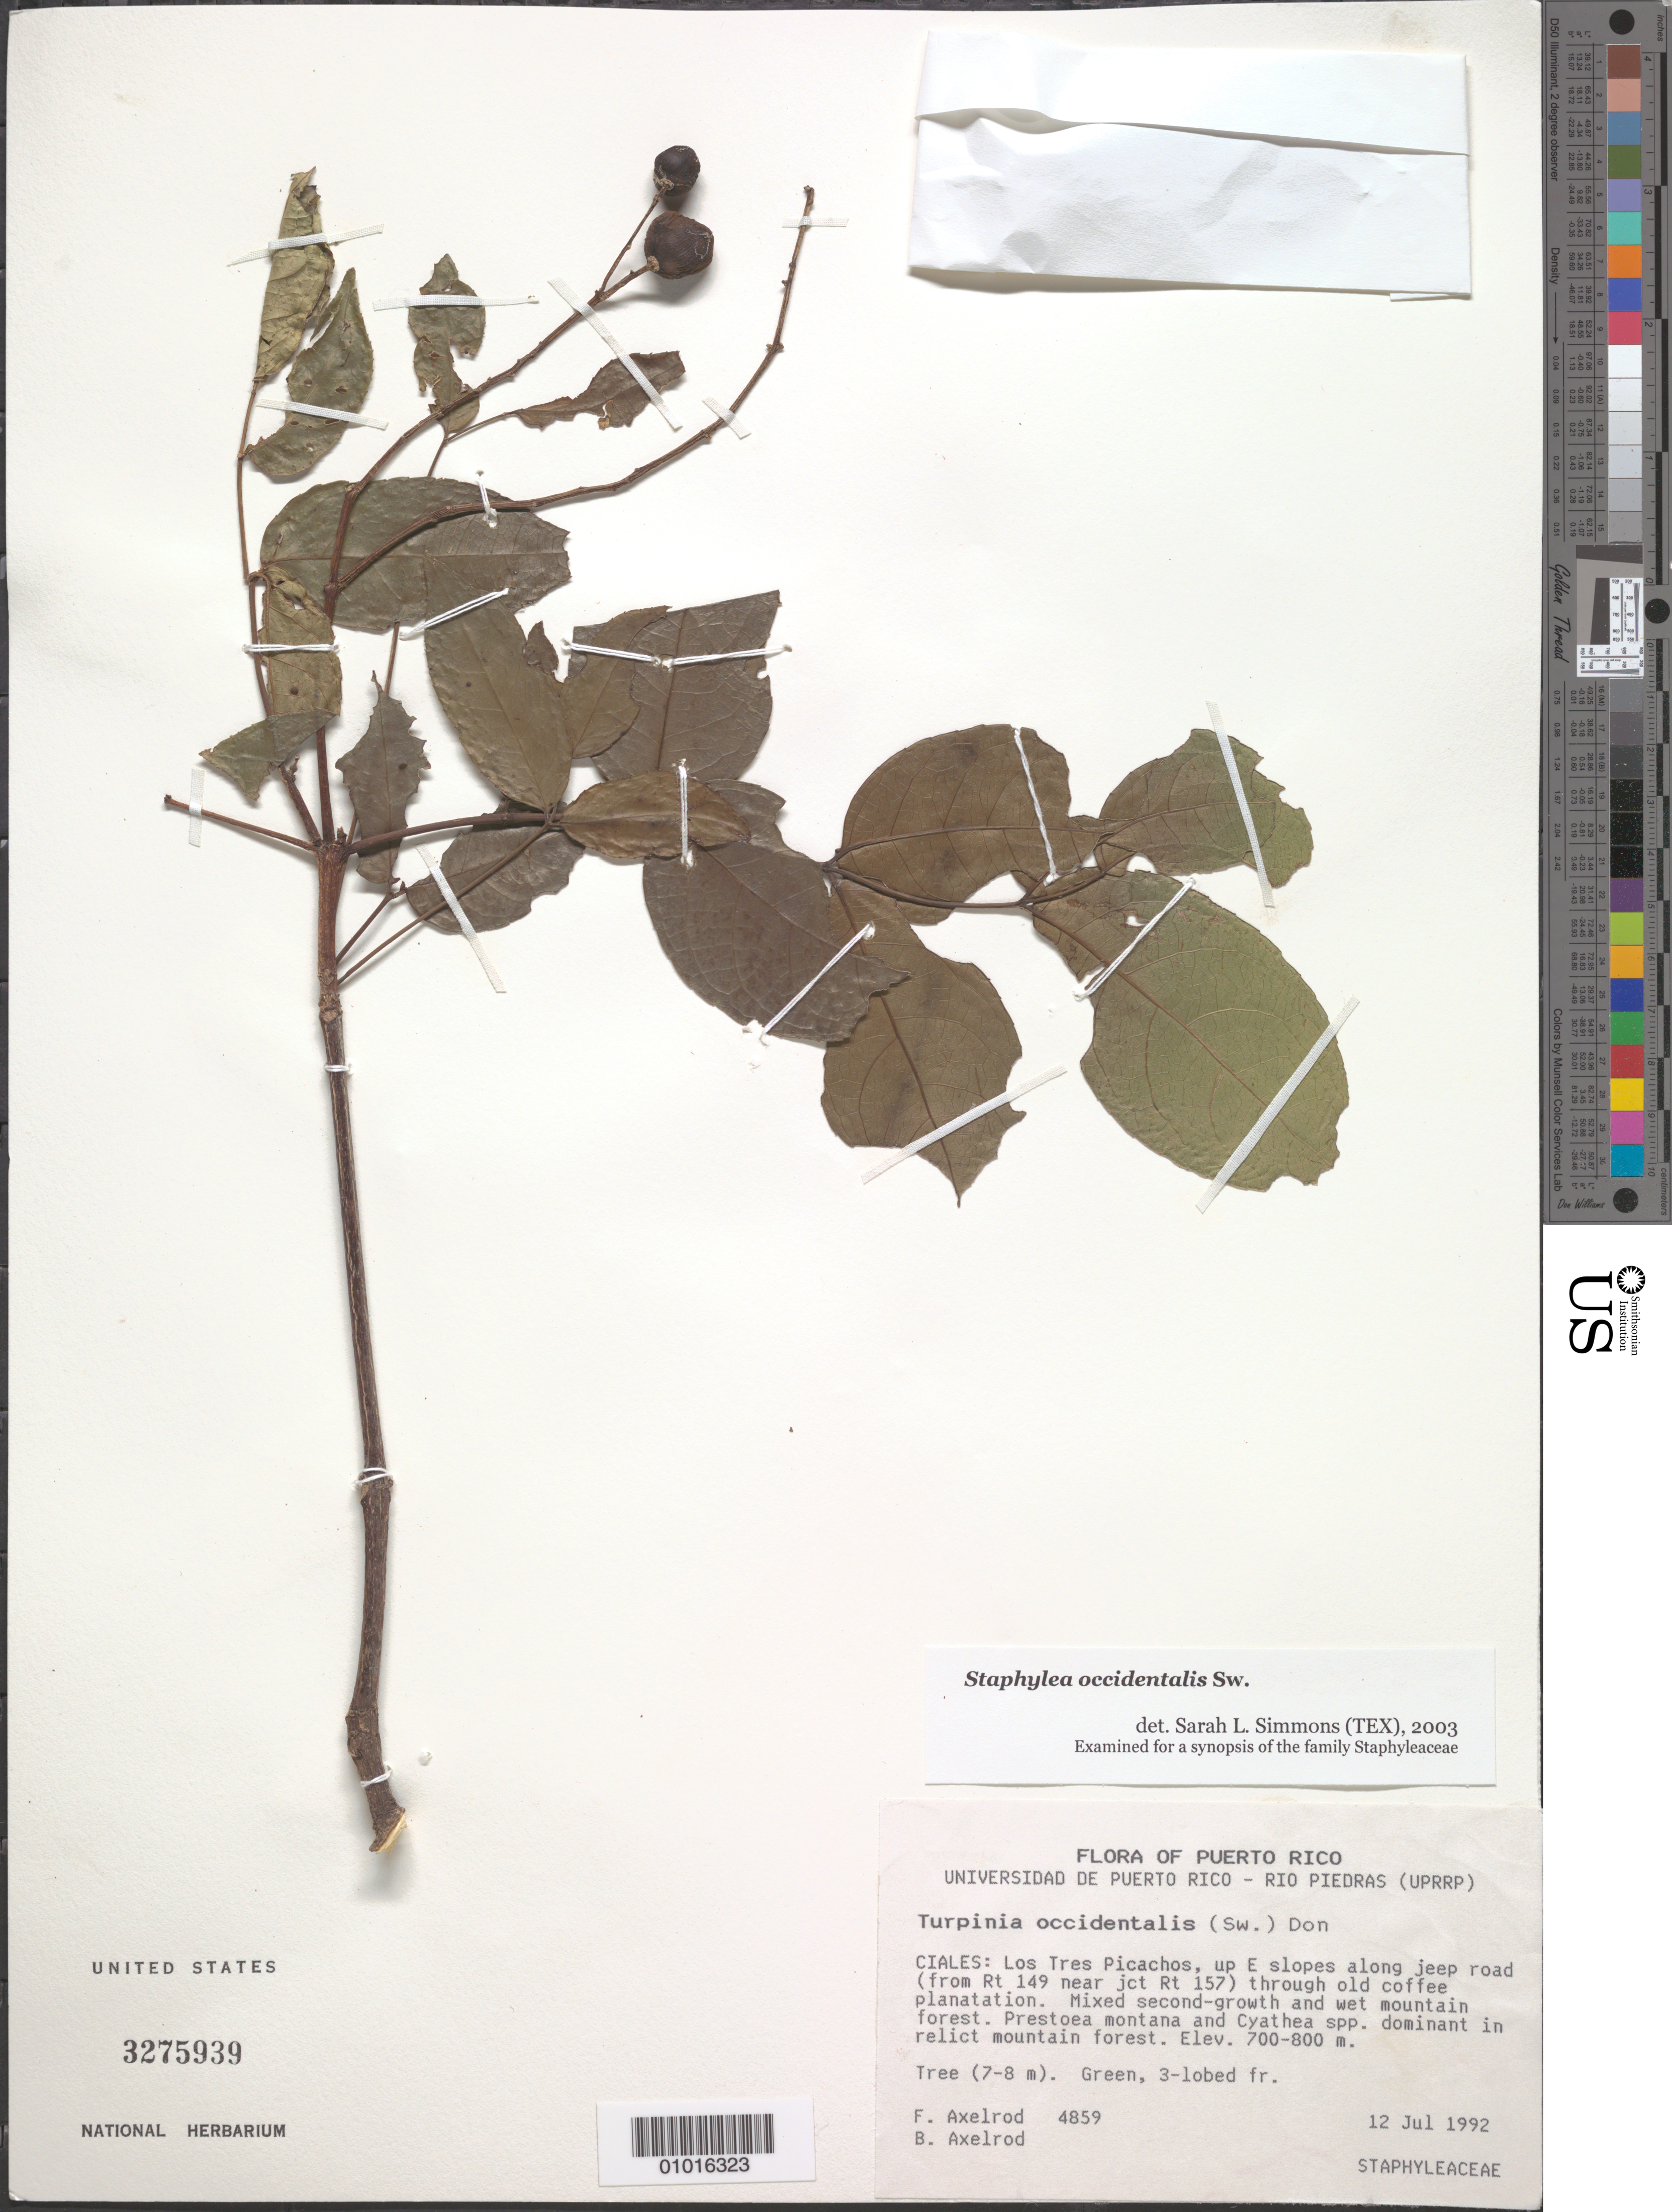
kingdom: Plantae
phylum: Tracheophyta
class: Magnoliopsida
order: Crossosomatales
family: Staphyleaceae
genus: Staphylea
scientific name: Staphylea occidentalis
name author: Sw.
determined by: Simmons, S. L.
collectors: F. S. Axelrod & B. Axelrod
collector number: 4859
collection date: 1992-07-12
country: Puerto Rico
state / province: Ciales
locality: Los Tres Picachos, up E slopes along jeep road (from Rt 149 near juct Rt 157) through old coffee plantation.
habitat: Mixed second-growth and wet mountain forest. Prestoea montana and Cyathea spp. dominant in relict mountain forest.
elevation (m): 700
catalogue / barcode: US 3275939